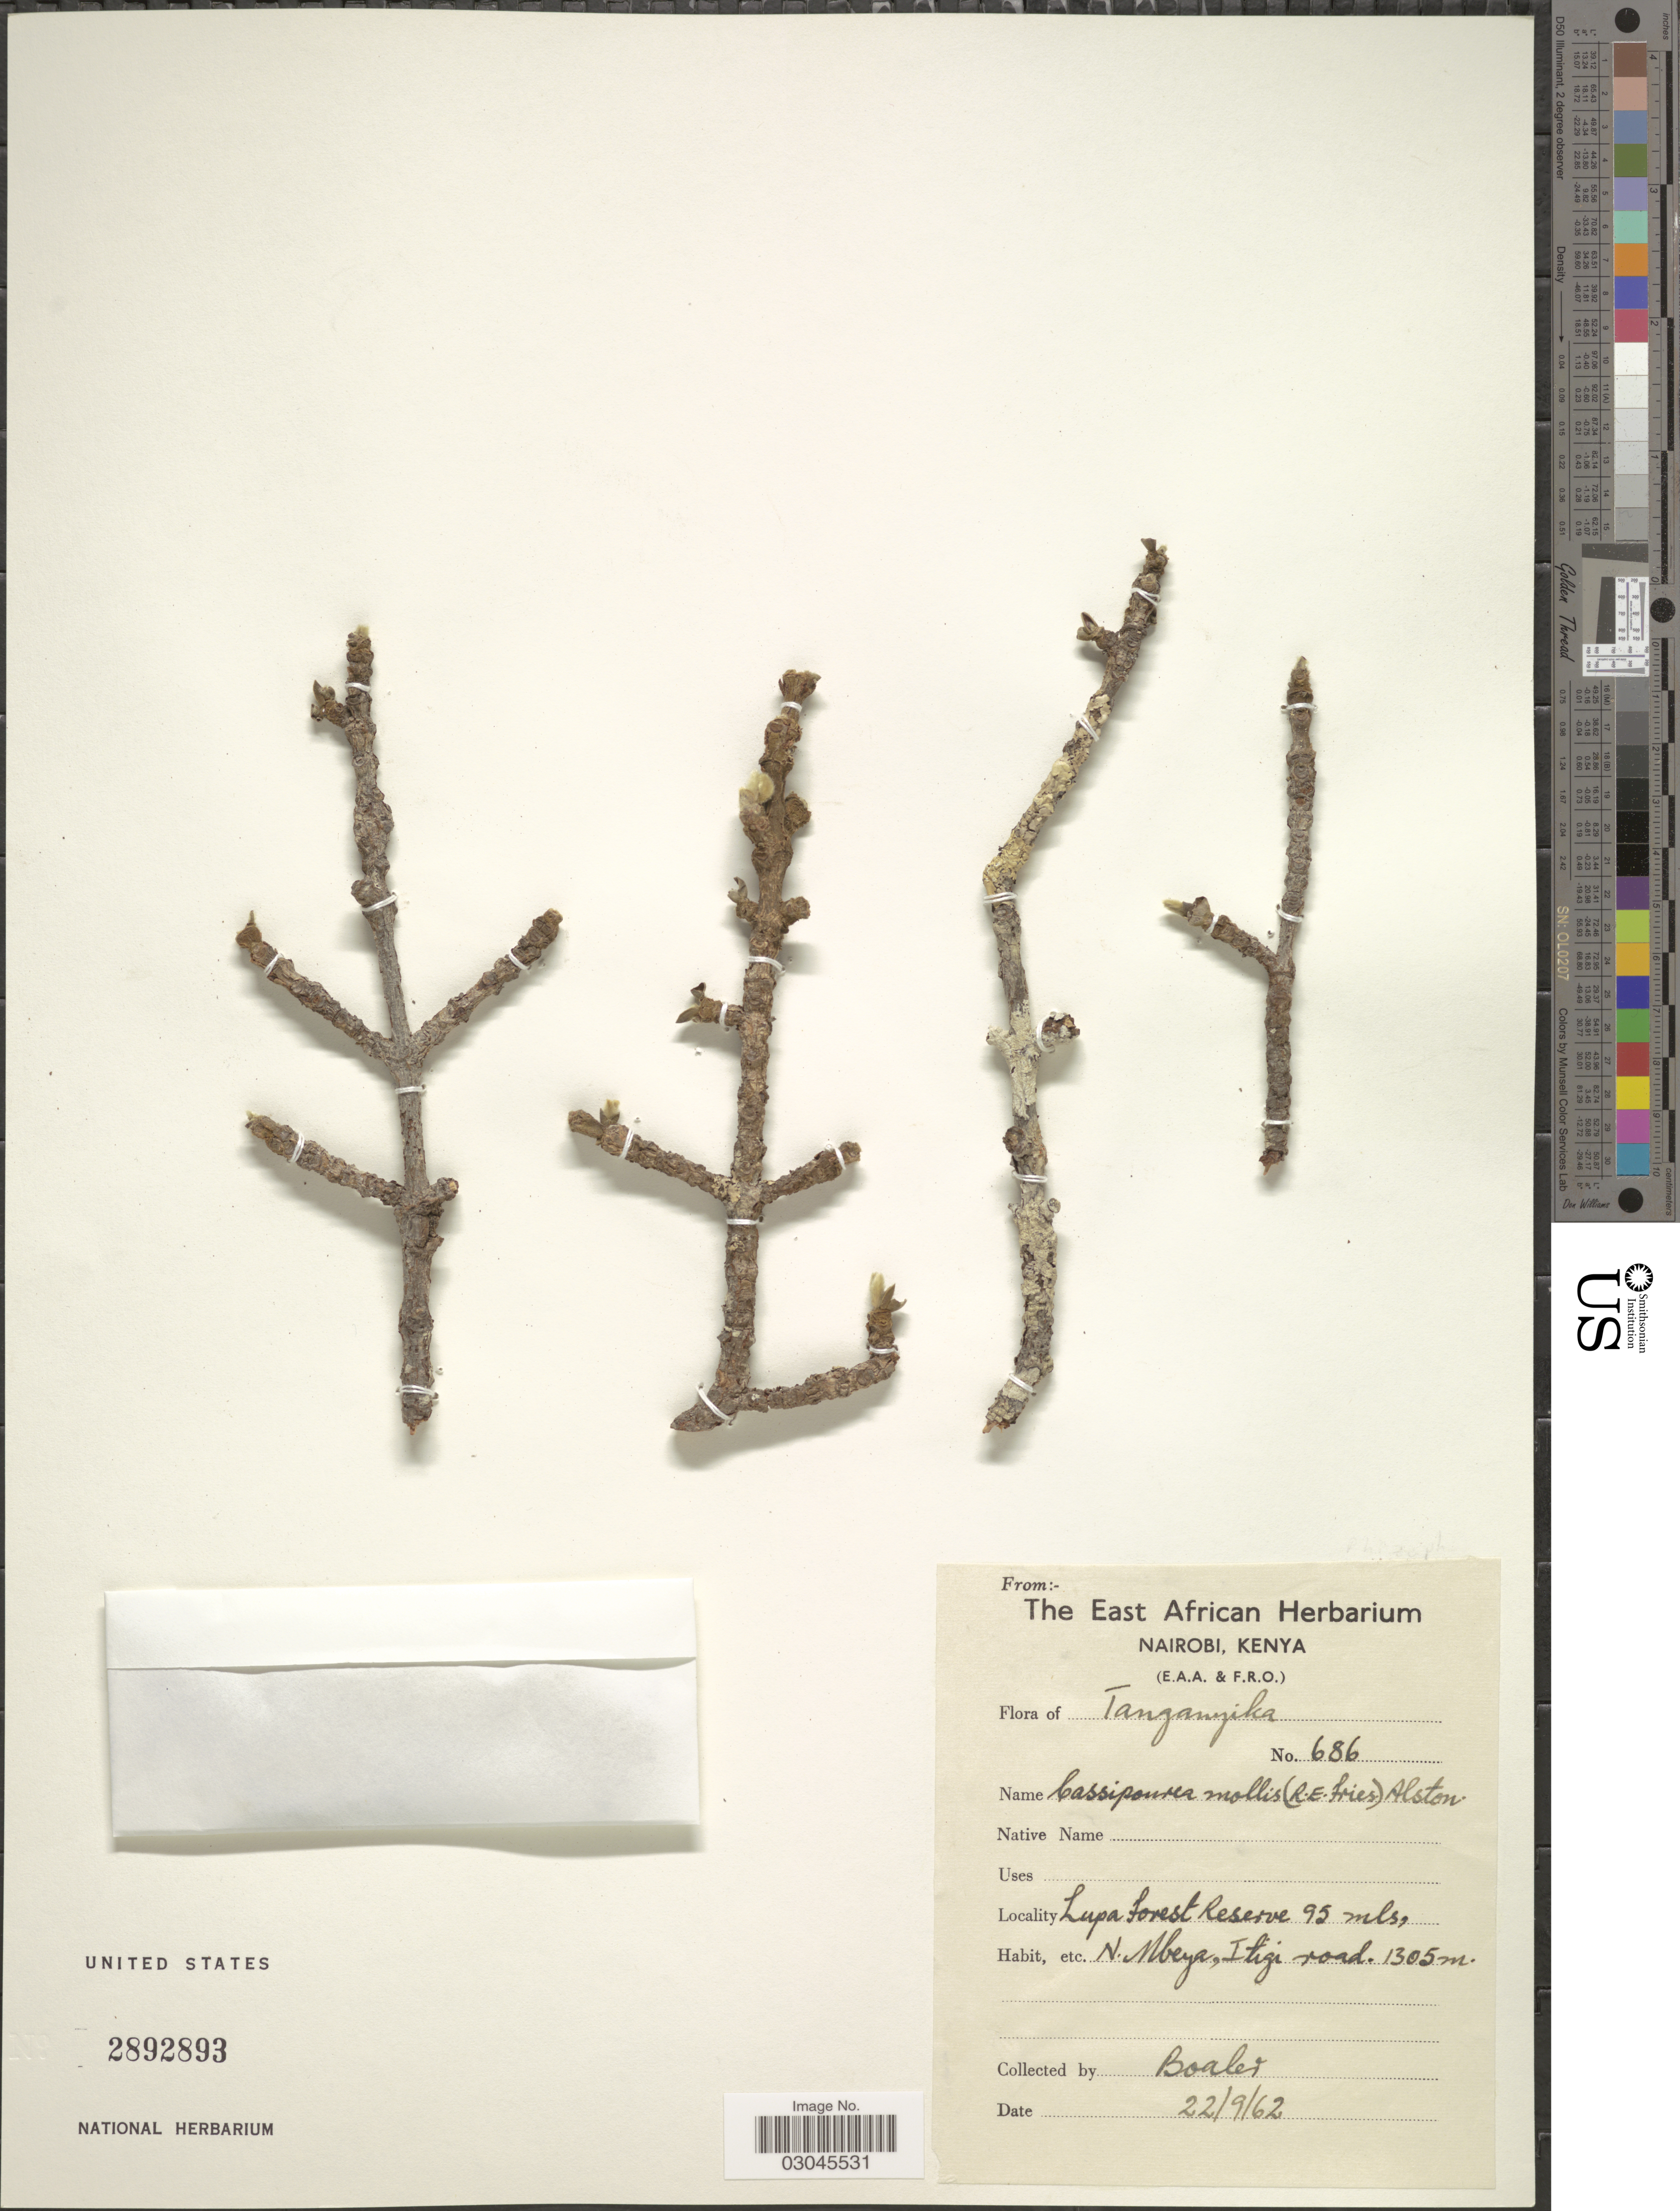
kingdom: Plantae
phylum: Tracheophyta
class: Magnoliopsida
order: Malpighiales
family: Rhizophoraceae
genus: Cassipourea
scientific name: Cassipourea mollis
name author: (R.E. Fr.) Alston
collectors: -. Boaler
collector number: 686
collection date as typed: Transcribed d/m/y: 22/9/62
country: Tanzania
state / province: Mbeya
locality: Tanganyika. Lupa forest Reserve 95 mls, N. Mbeya, Itigi road.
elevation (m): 1305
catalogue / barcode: US 2892893